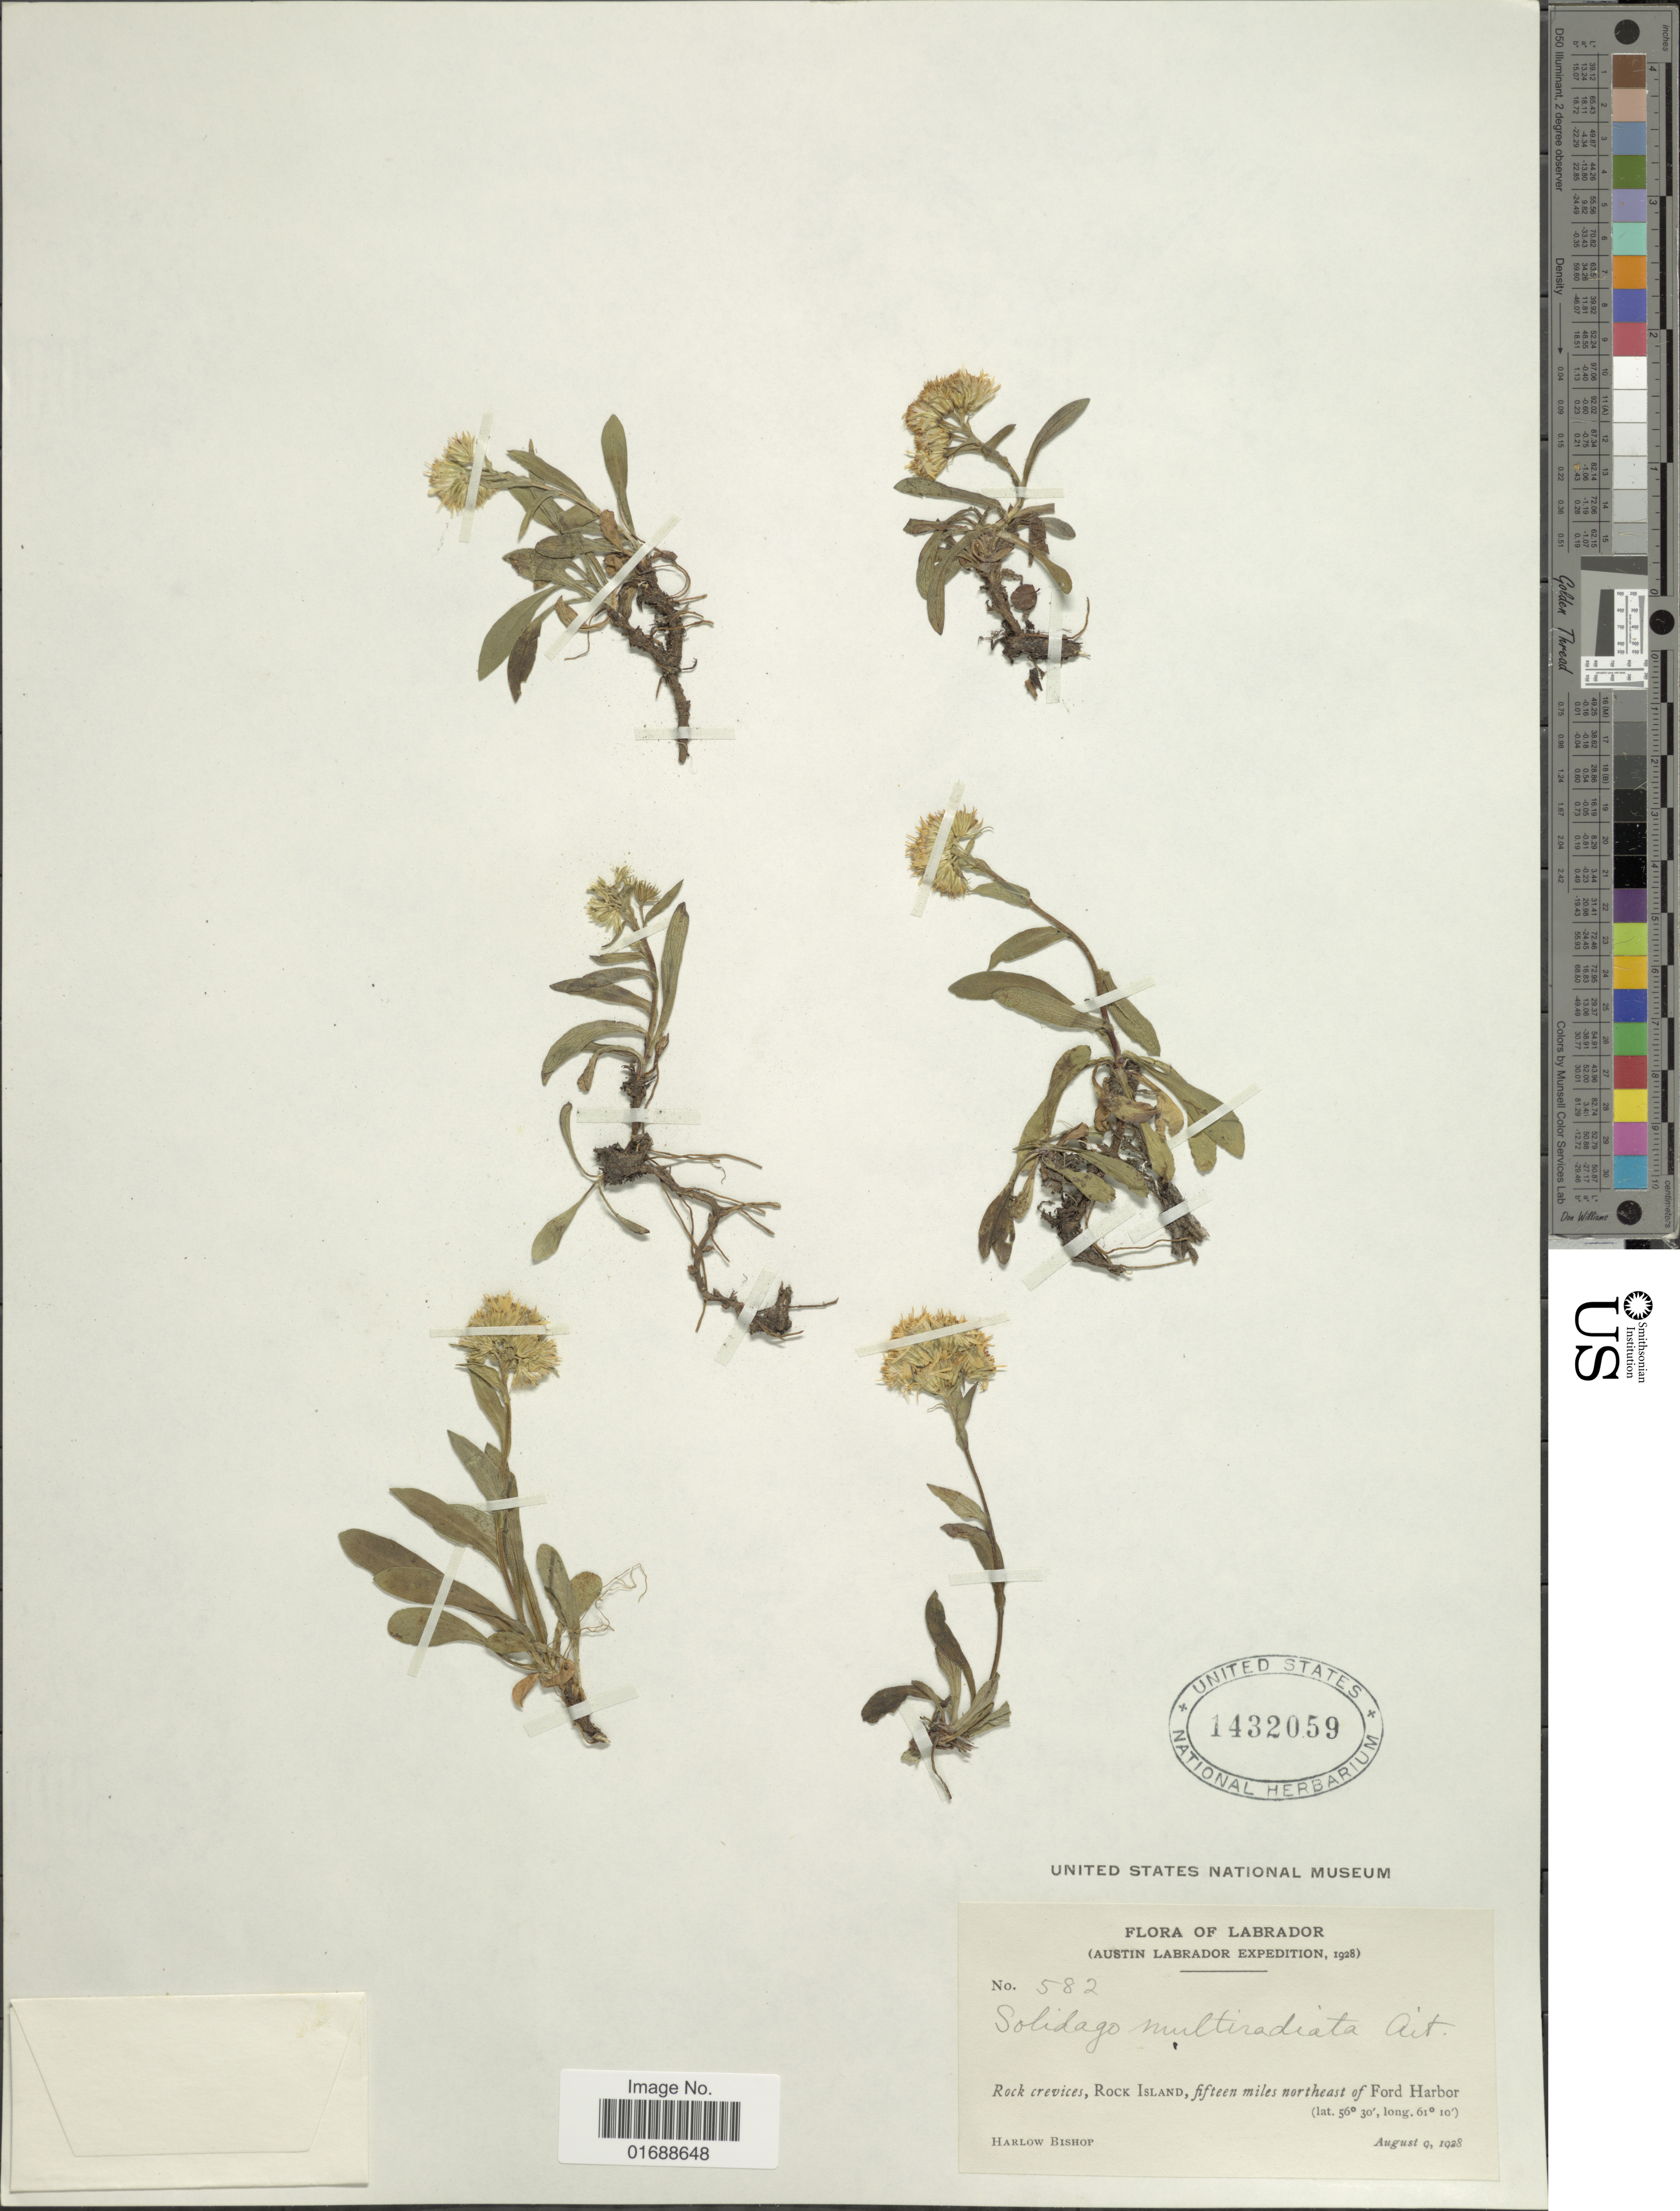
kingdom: Plantae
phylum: Tracheophyta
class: Magnoliopsida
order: Asterales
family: Asteraceae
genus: Solidago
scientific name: Solidago multiradiata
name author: Aiton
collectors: H. Bishop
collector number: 582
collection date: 1928-10-09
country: Canada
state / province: Newfoundland and Labrador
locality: Labrador, Rock crevices, Rock Island, fifteen miles northeast of Ford Harbor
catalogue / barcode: US 1432059